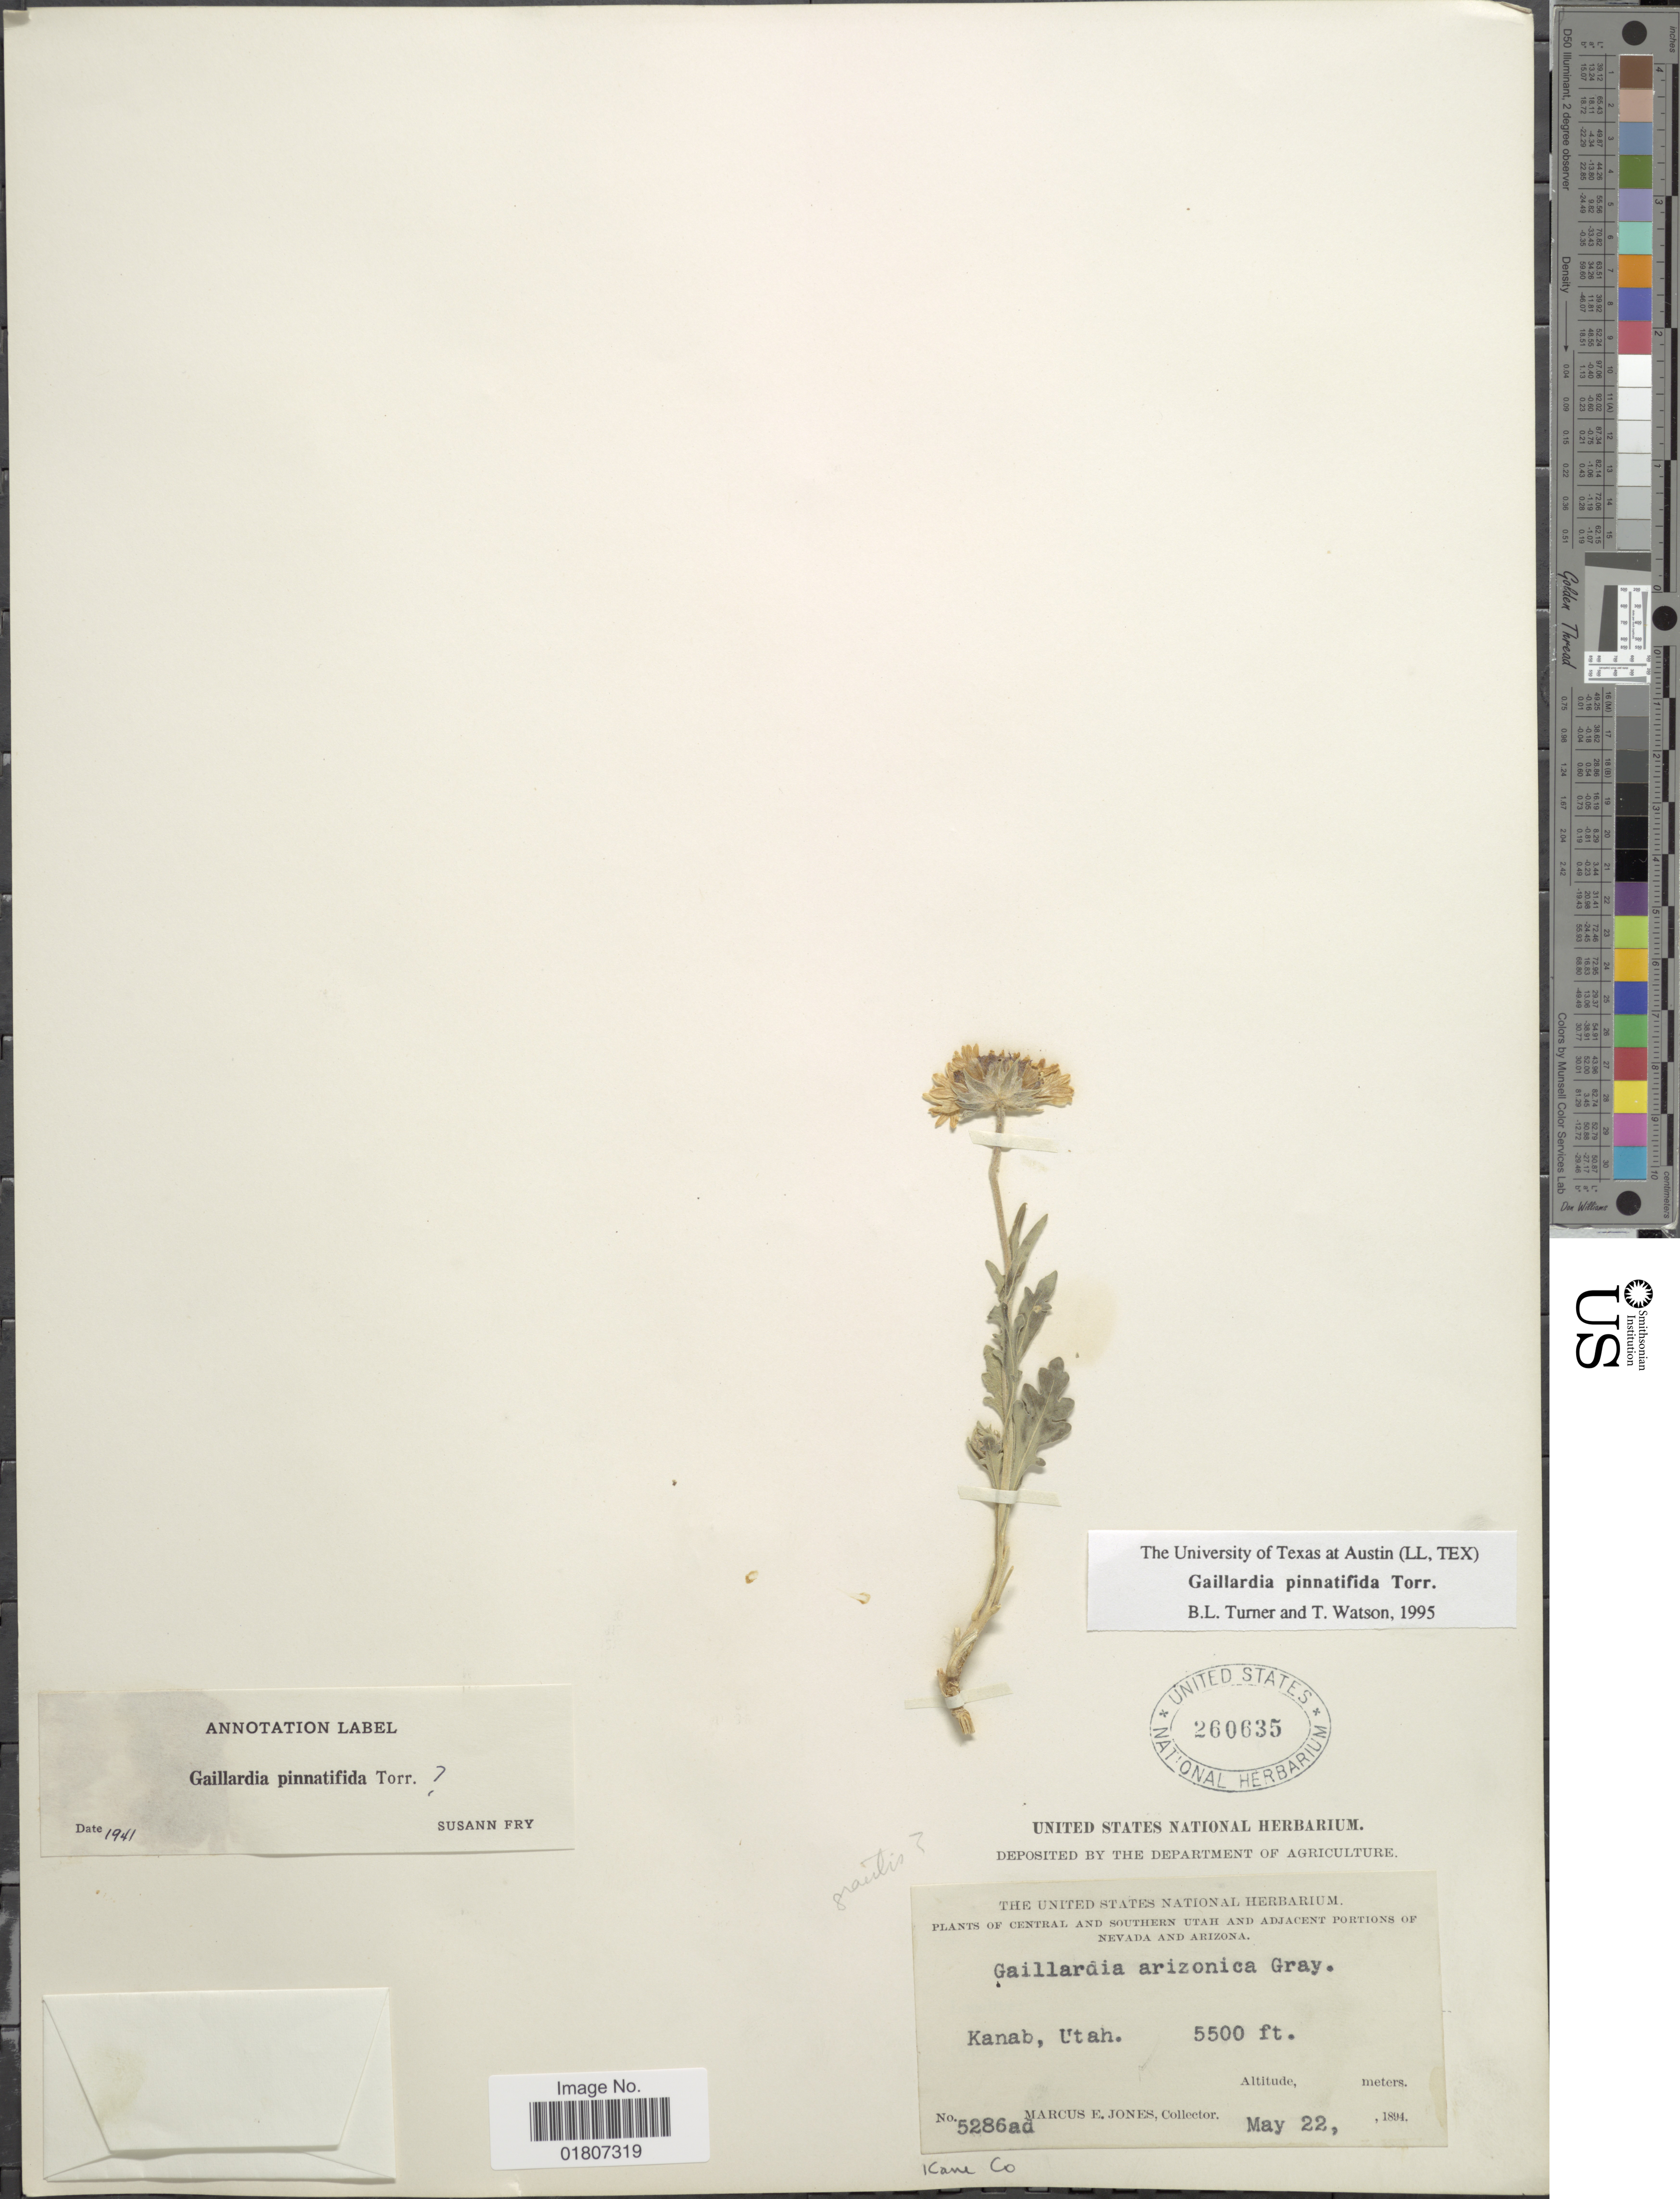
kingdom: Plantae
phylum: Tracheophyta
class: Magnoliopsida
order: Asterales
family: Asteraceae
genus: Gaillardia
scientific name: Gaillardia pinnatifida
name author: Torr.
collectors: M. E. Jones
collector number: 5286ad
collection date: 1894-05-22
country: United States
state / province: Utah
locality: Central and Southern Utah. Kanab. Kane Co.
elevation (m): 1676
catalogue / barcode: US 250635